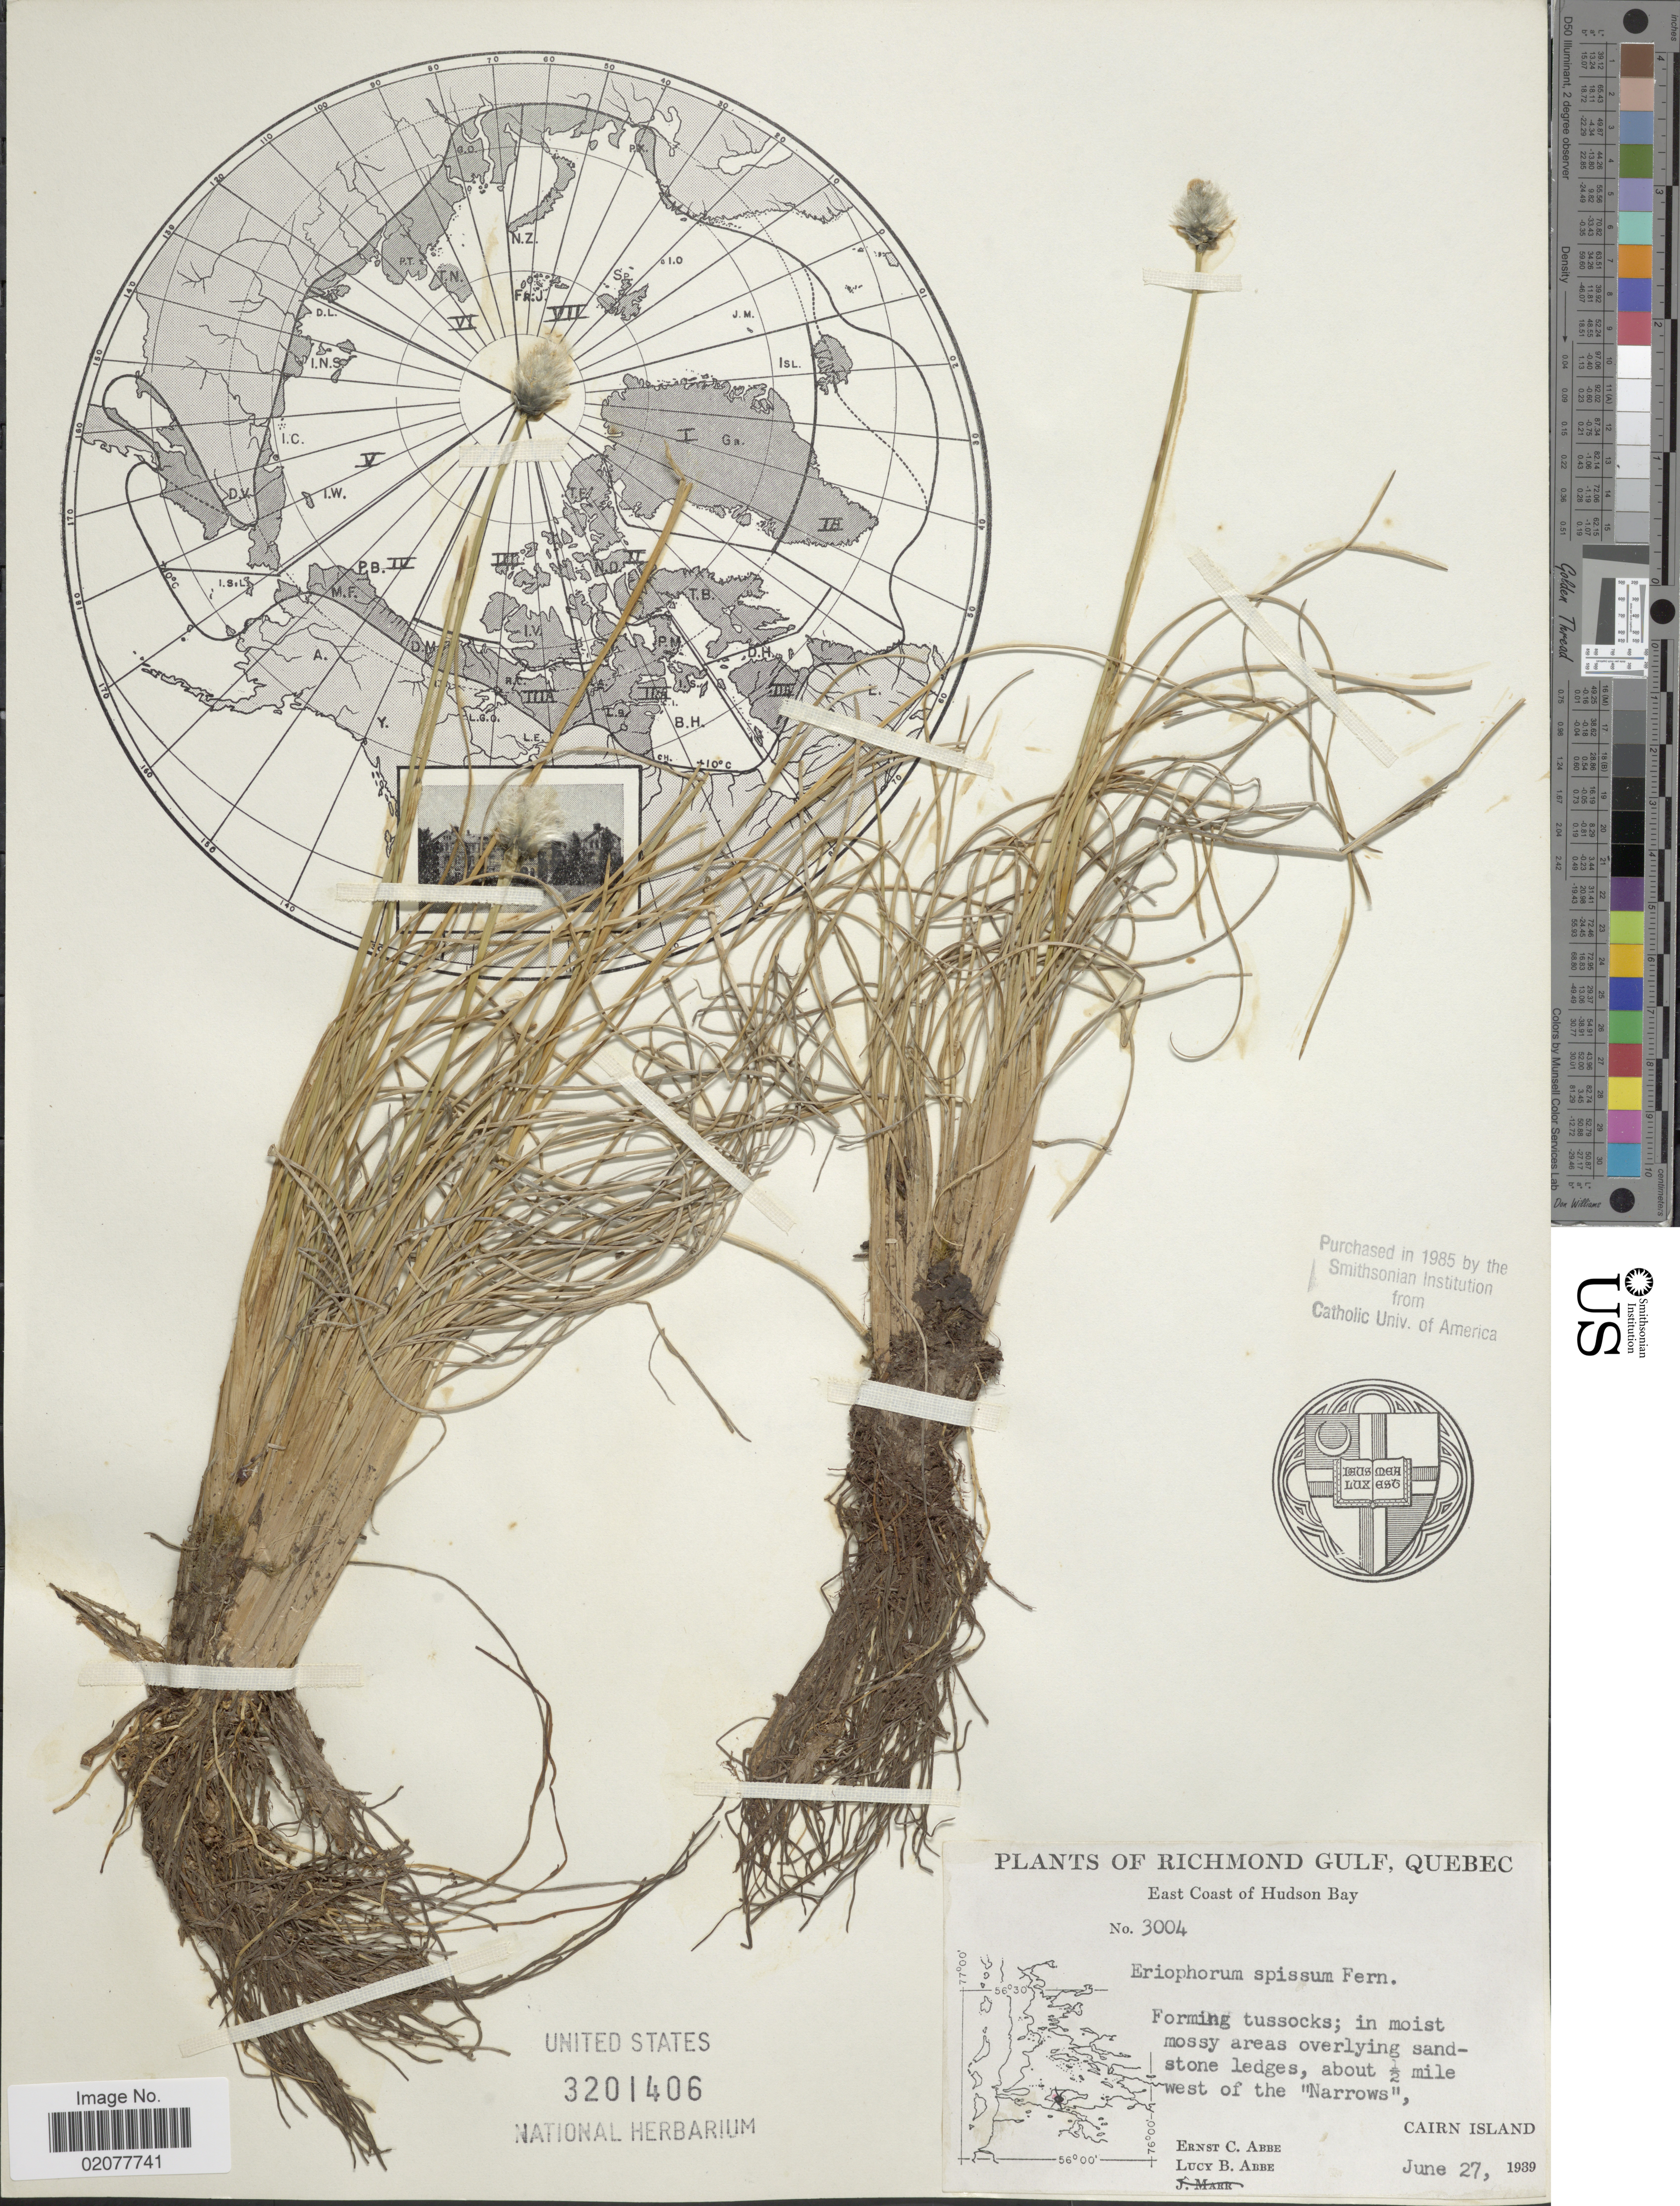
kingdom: Plantae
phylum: Tracheophyta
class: Liliopsida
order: Poales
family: Cyperaceae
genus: Eriophorum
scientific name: Eriophorum spissum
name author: Fernald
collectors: E. C. Abbe & L. B. Abbe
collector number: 3004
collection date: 1939-06-27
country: Canada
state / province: Quebec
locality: Richmond Gulf, Quebec. East Coast of Hudson Bay. In moist mossy areas overlying sandstone ledges, about ½ mile west of the "Narrows", Cairn Island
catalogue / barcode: US 3201406